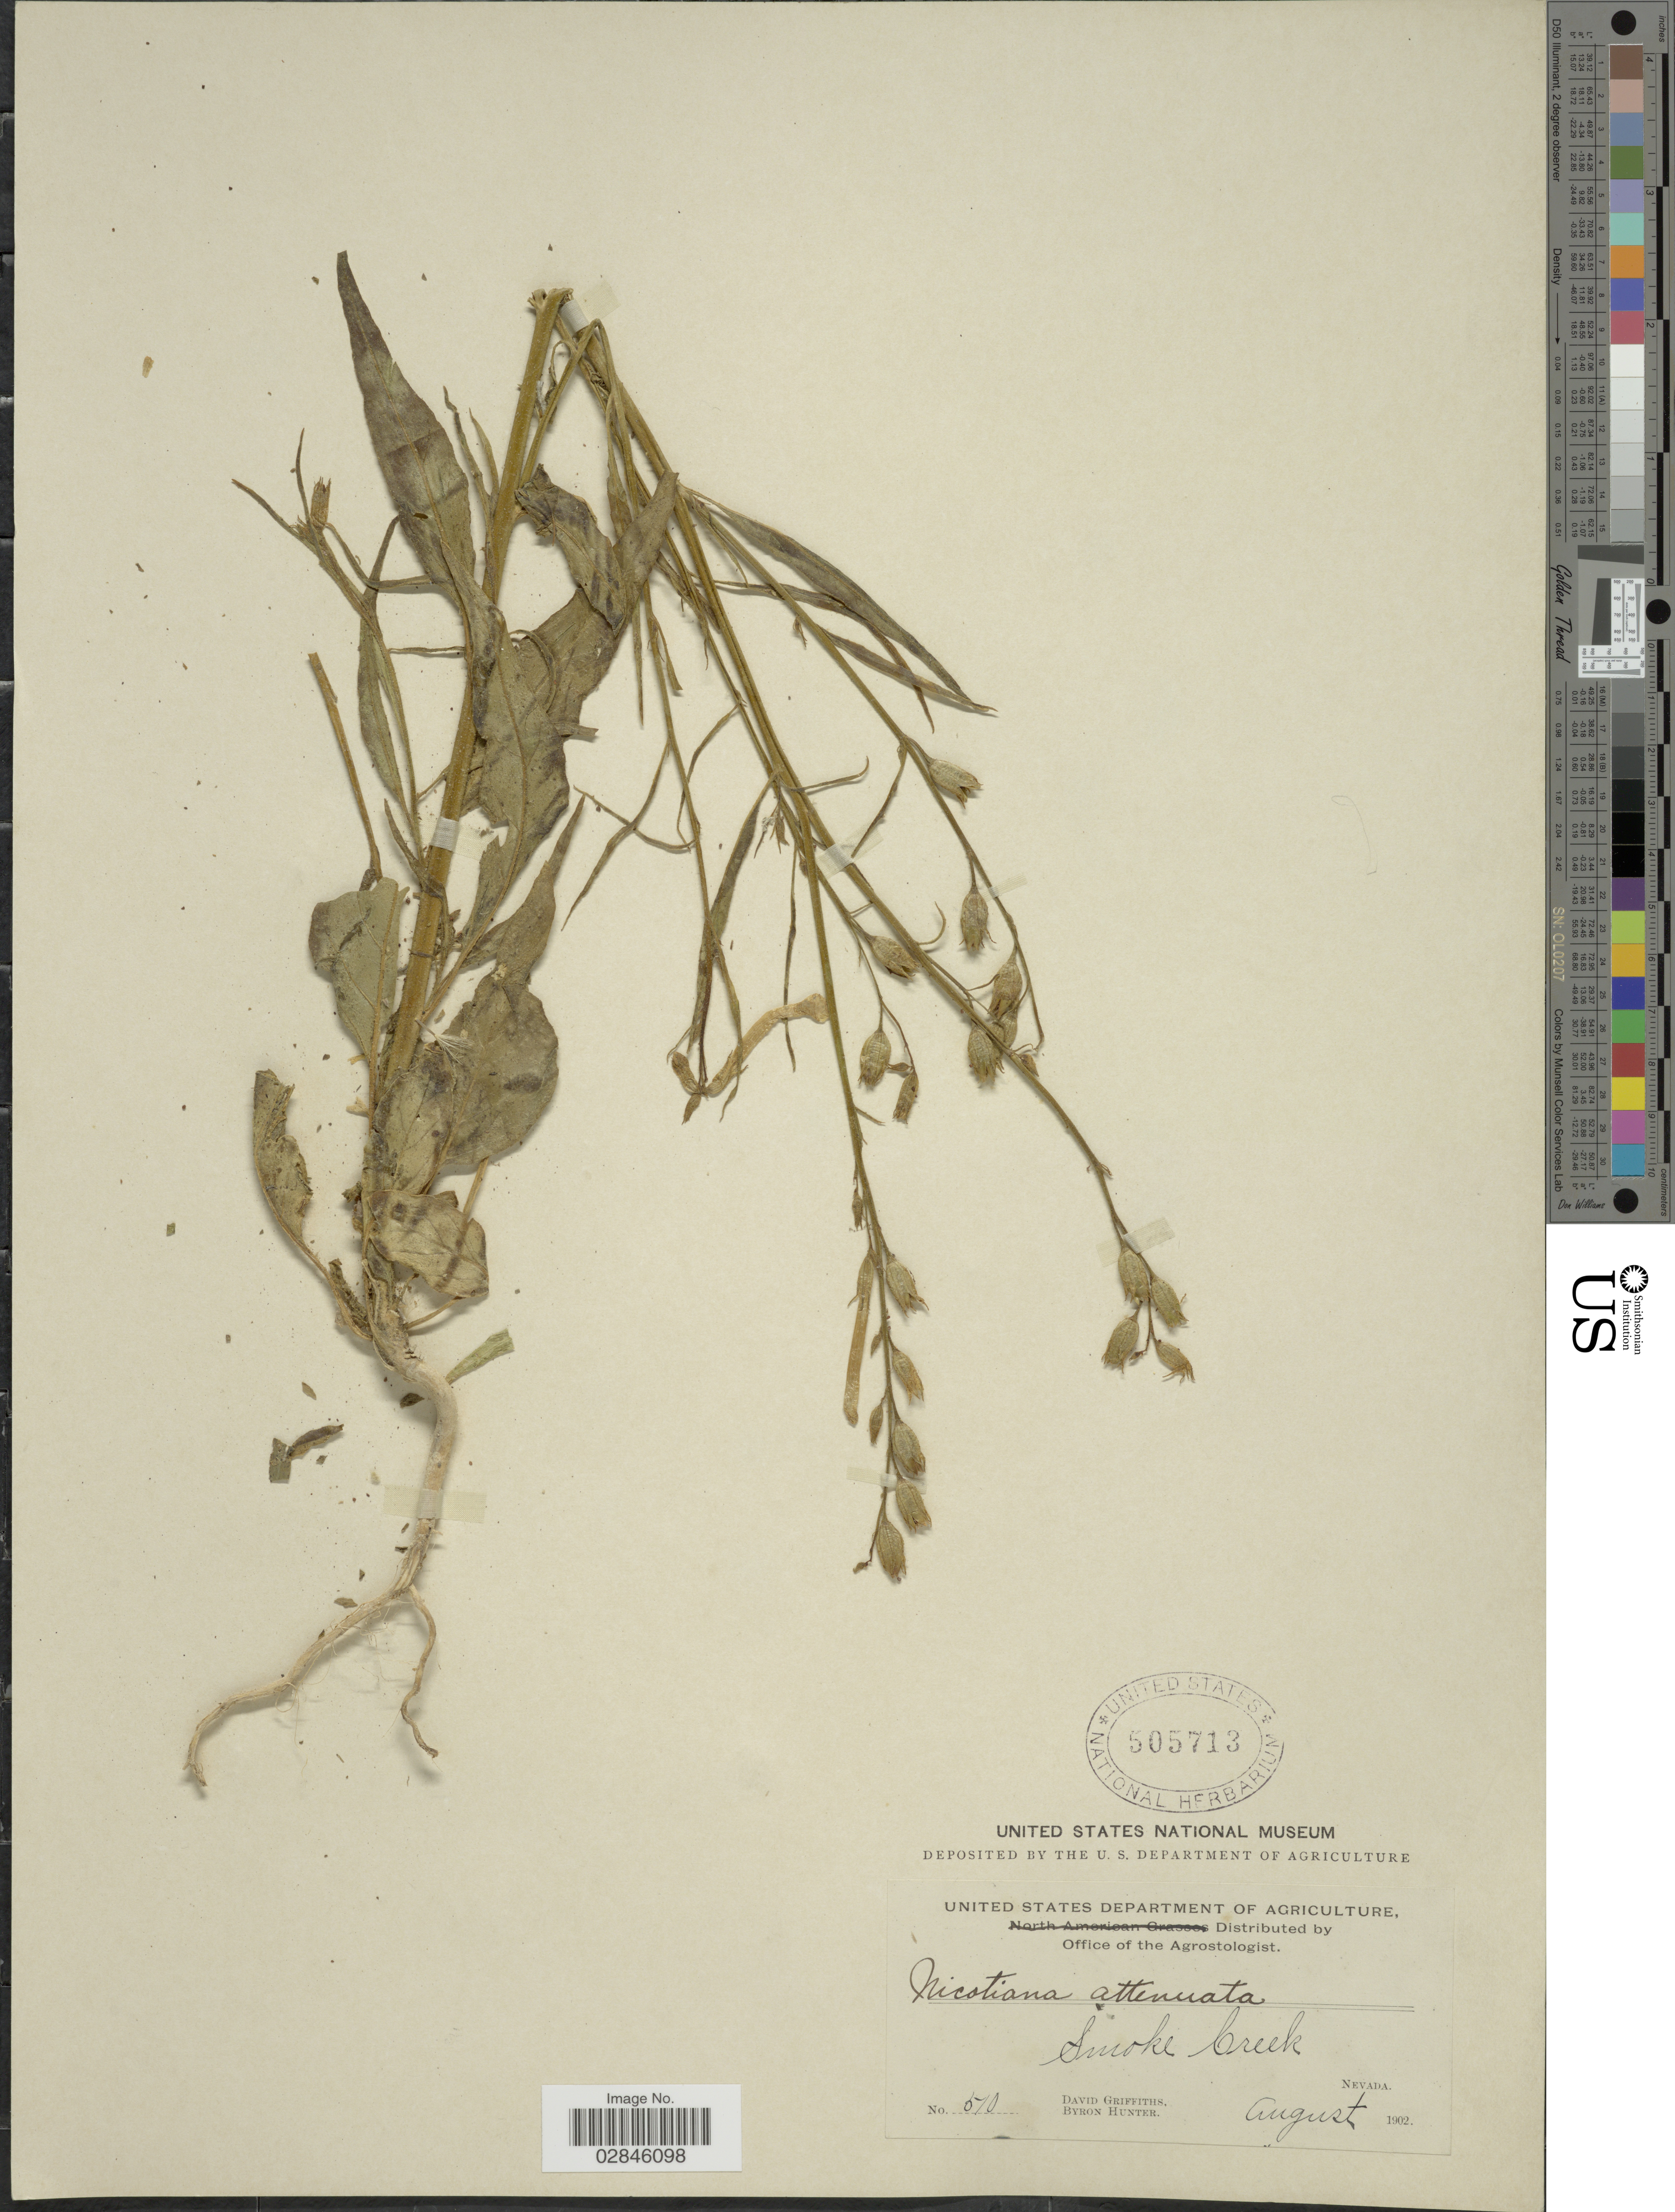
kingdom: Plantae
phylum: Tracheophyta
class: Magnoliopsida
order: Solanales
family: Solanaceae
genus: Nicotiana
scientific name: Nicotiana attenuata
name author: Torr. ex S. Watson in C. King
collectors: D. Griffiths & B. Hunter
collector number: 510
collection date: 1902-08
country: United States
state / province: Nevada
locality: Smoke Creek.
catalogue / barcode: US 505713